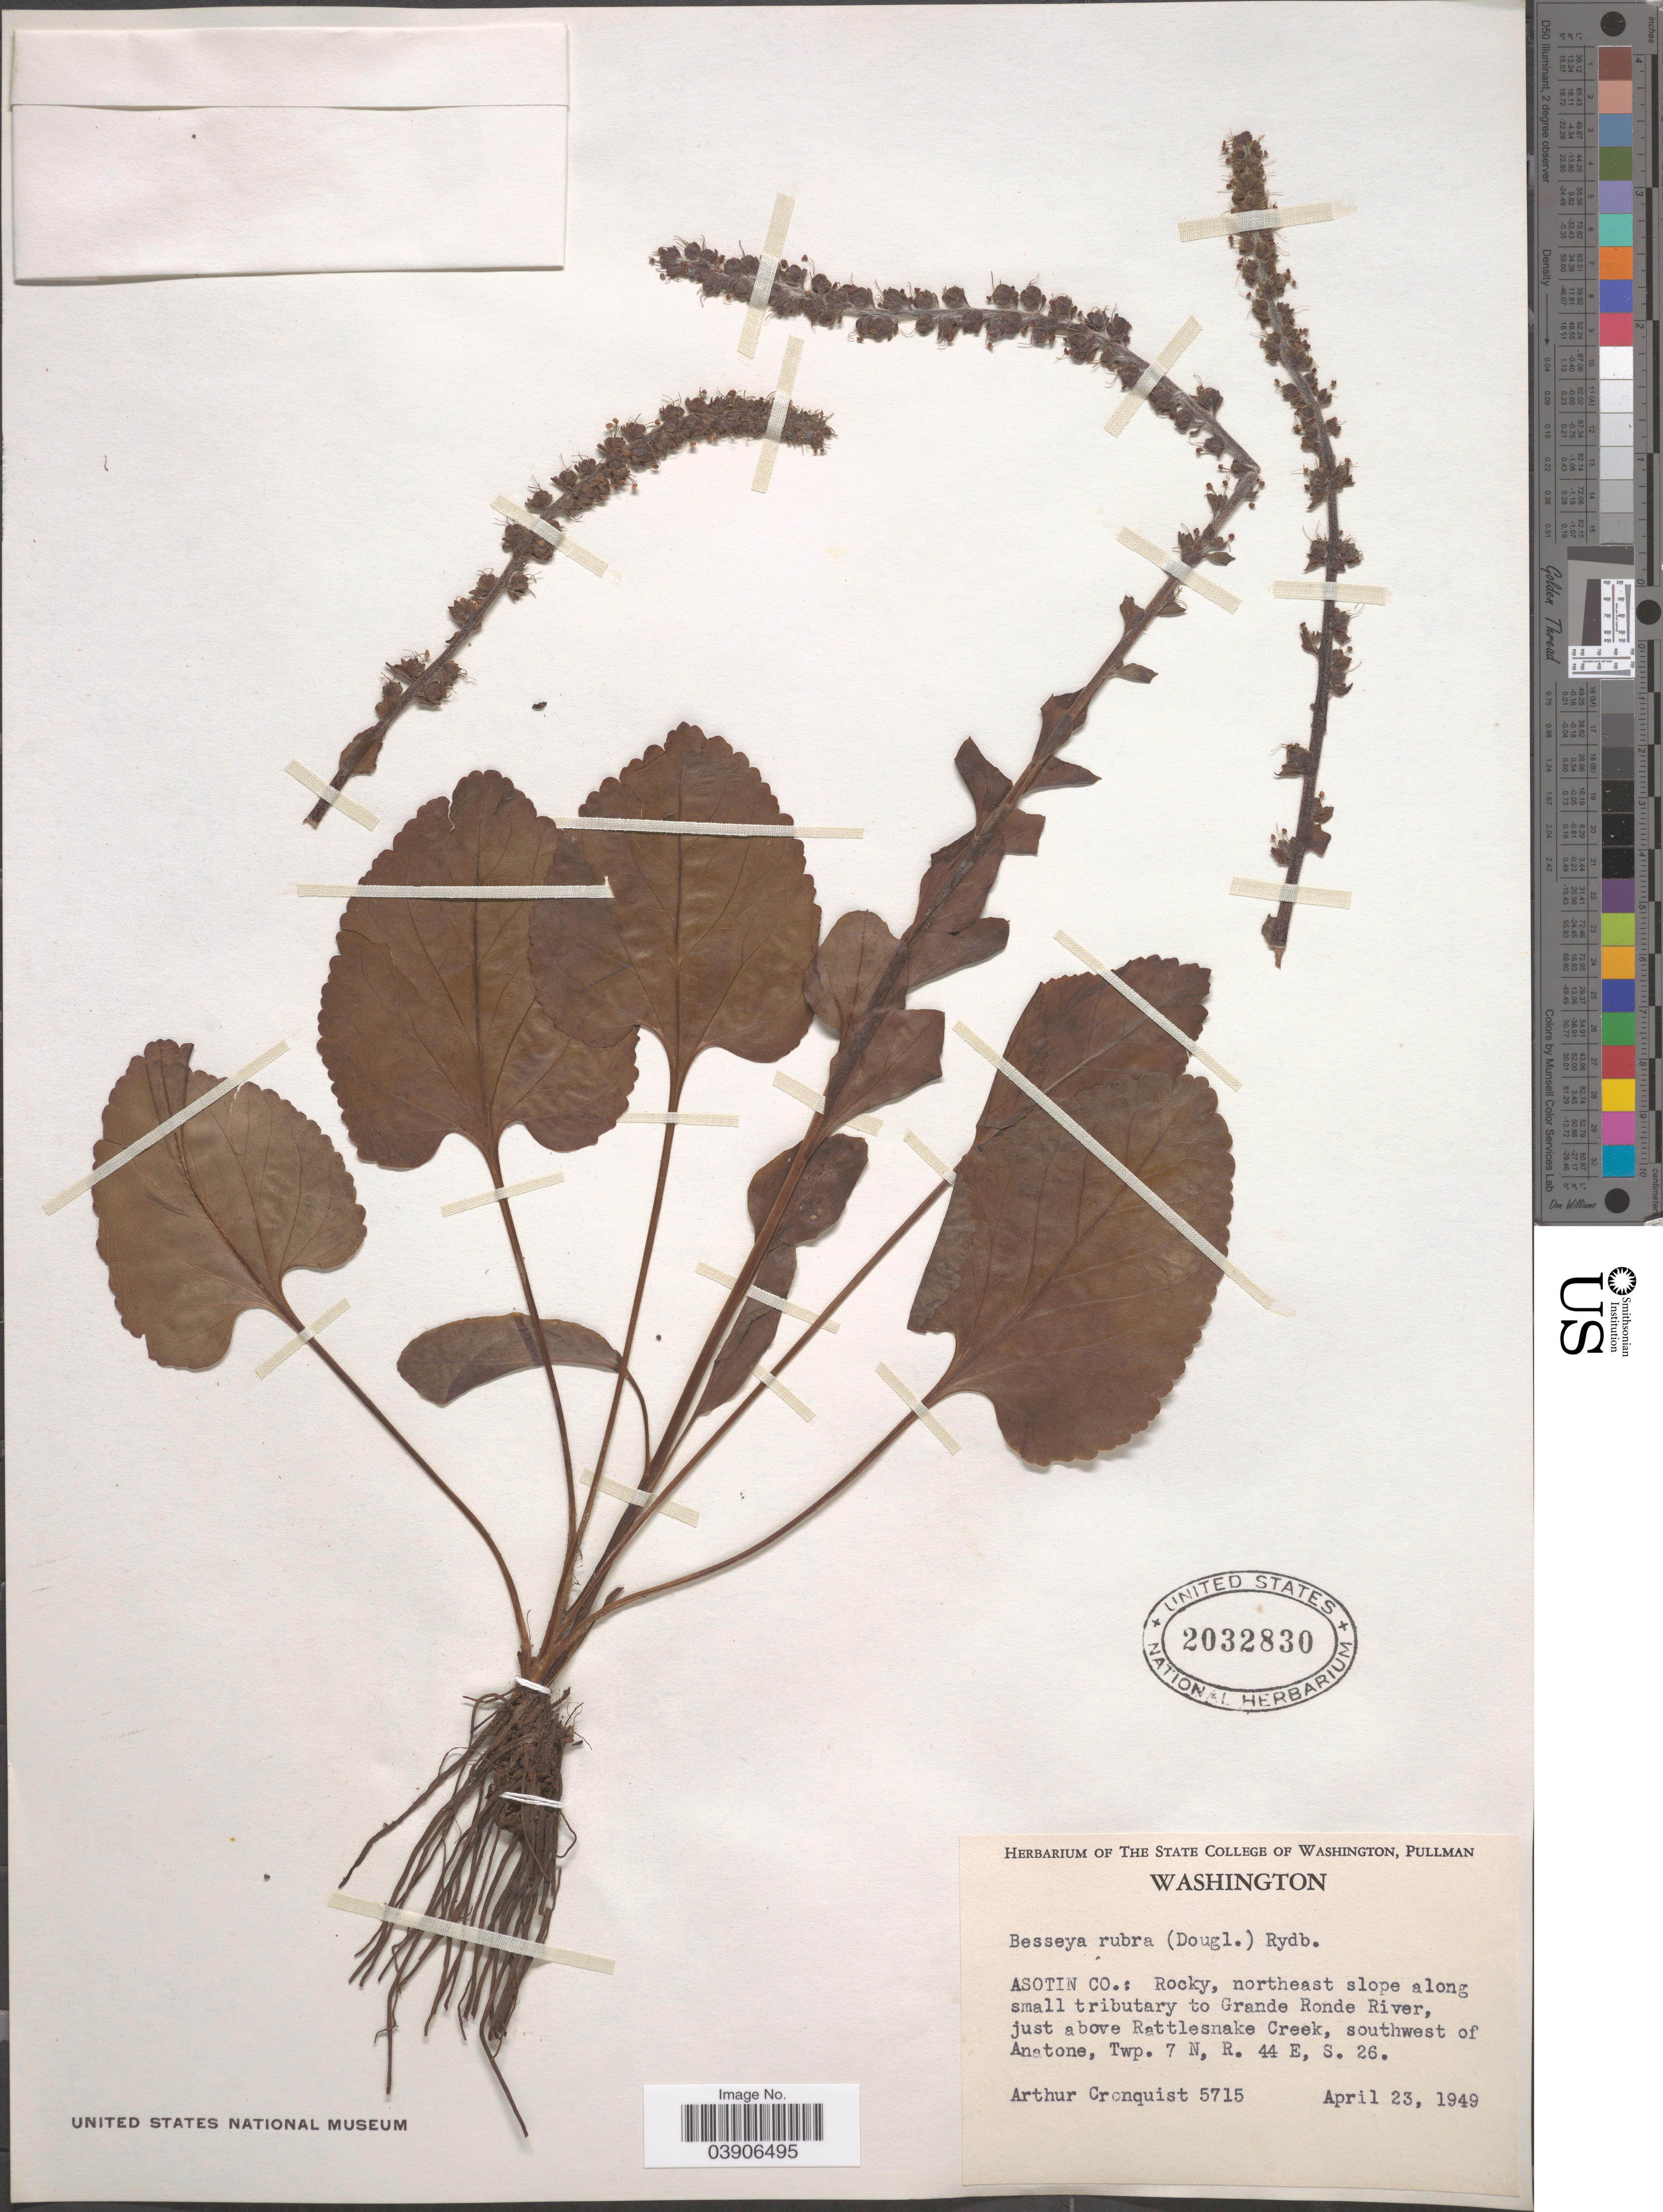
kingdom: Plantae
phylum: Tracheophyta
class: Magnoliopsida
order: Lamiales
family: Plantaginaceae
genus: Synthyris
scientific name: Synthyris rubra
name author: (Douglas ex Hook.) Benth.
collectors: A. J. Cronquist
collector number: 5715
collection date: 1949-04-23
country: United States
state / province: Washington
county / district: Asotin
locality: Asotin Co.: Rocky, northeast slope along small tributary to Grande Ronde River, just above Rattlesnake Creek, southwest of Anatone, Twp. 7 N, R. 44 E, S. 26.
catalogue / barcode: US 2032830